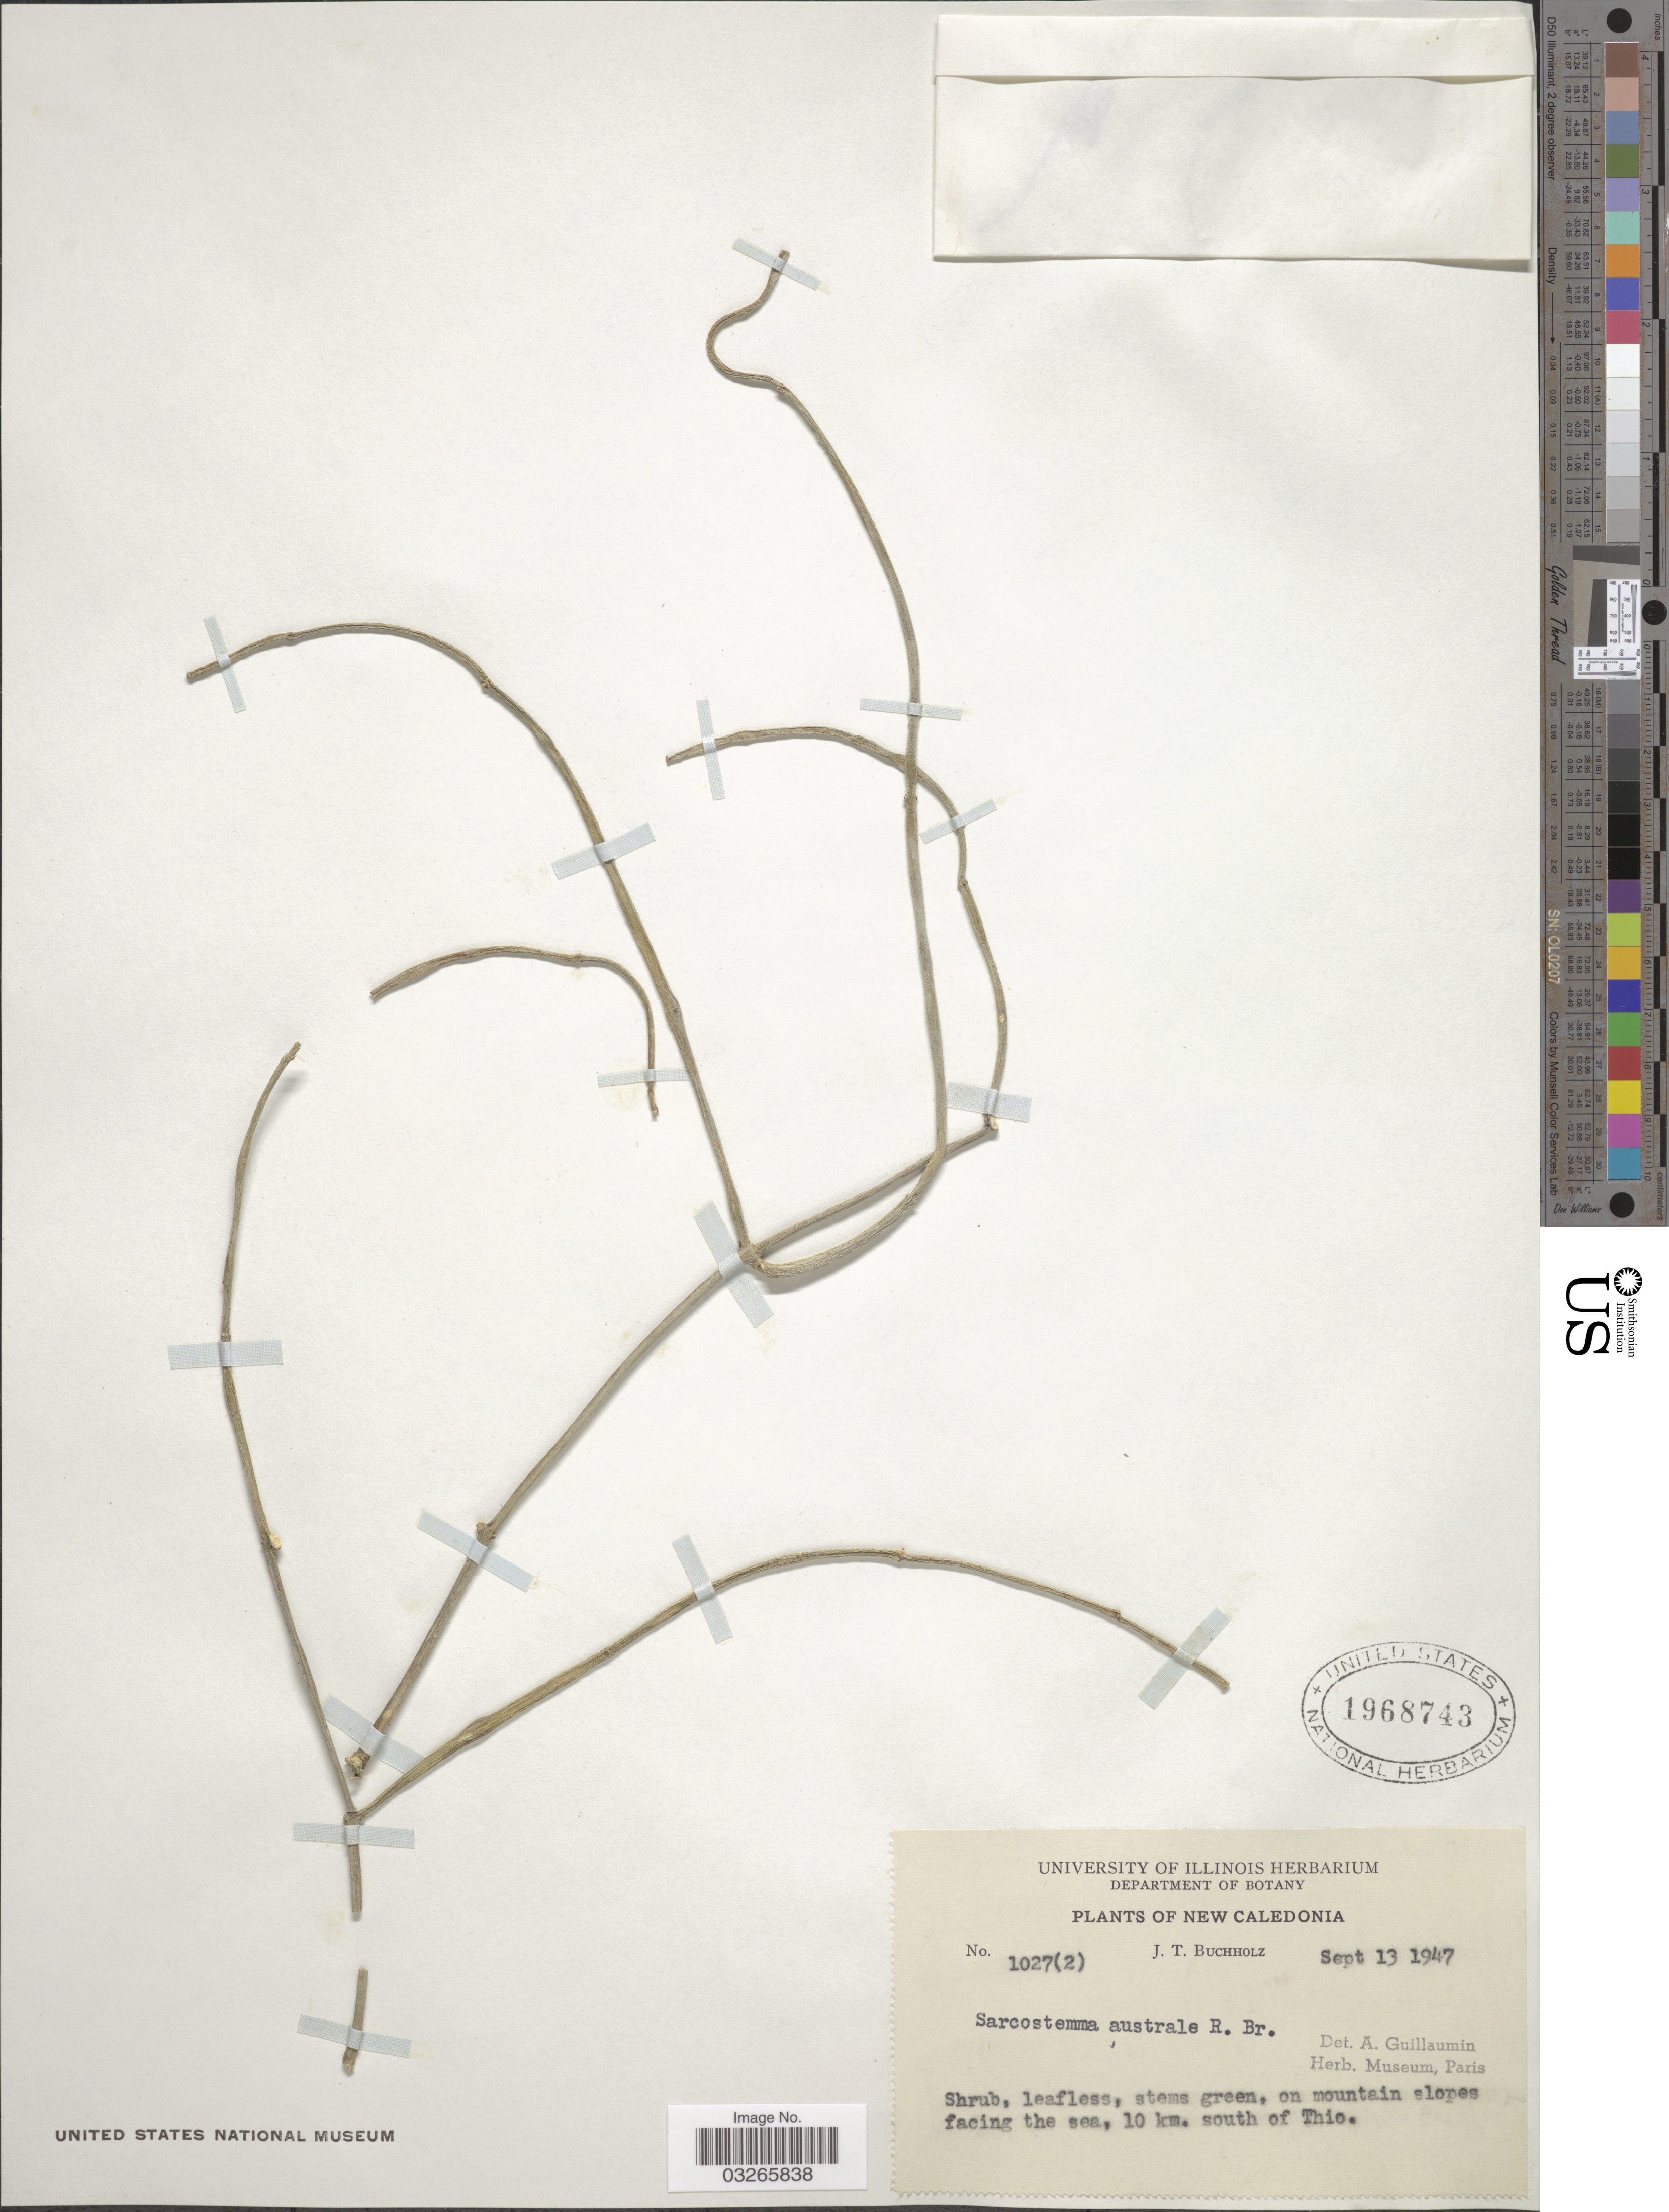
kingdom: Plantae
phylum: Tracheophyta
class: Magnoliopsida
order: Gentianales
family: Apocynaceae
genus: Sarcostemma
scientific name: Sarcostemma australe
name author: R. Br.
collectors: J. Buccholz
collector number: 1027(2)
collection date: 1947-09-13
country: New Caledonia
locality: On mountain slopes facing the sea, 10 km. south of Thio.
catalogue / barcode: US 1968743